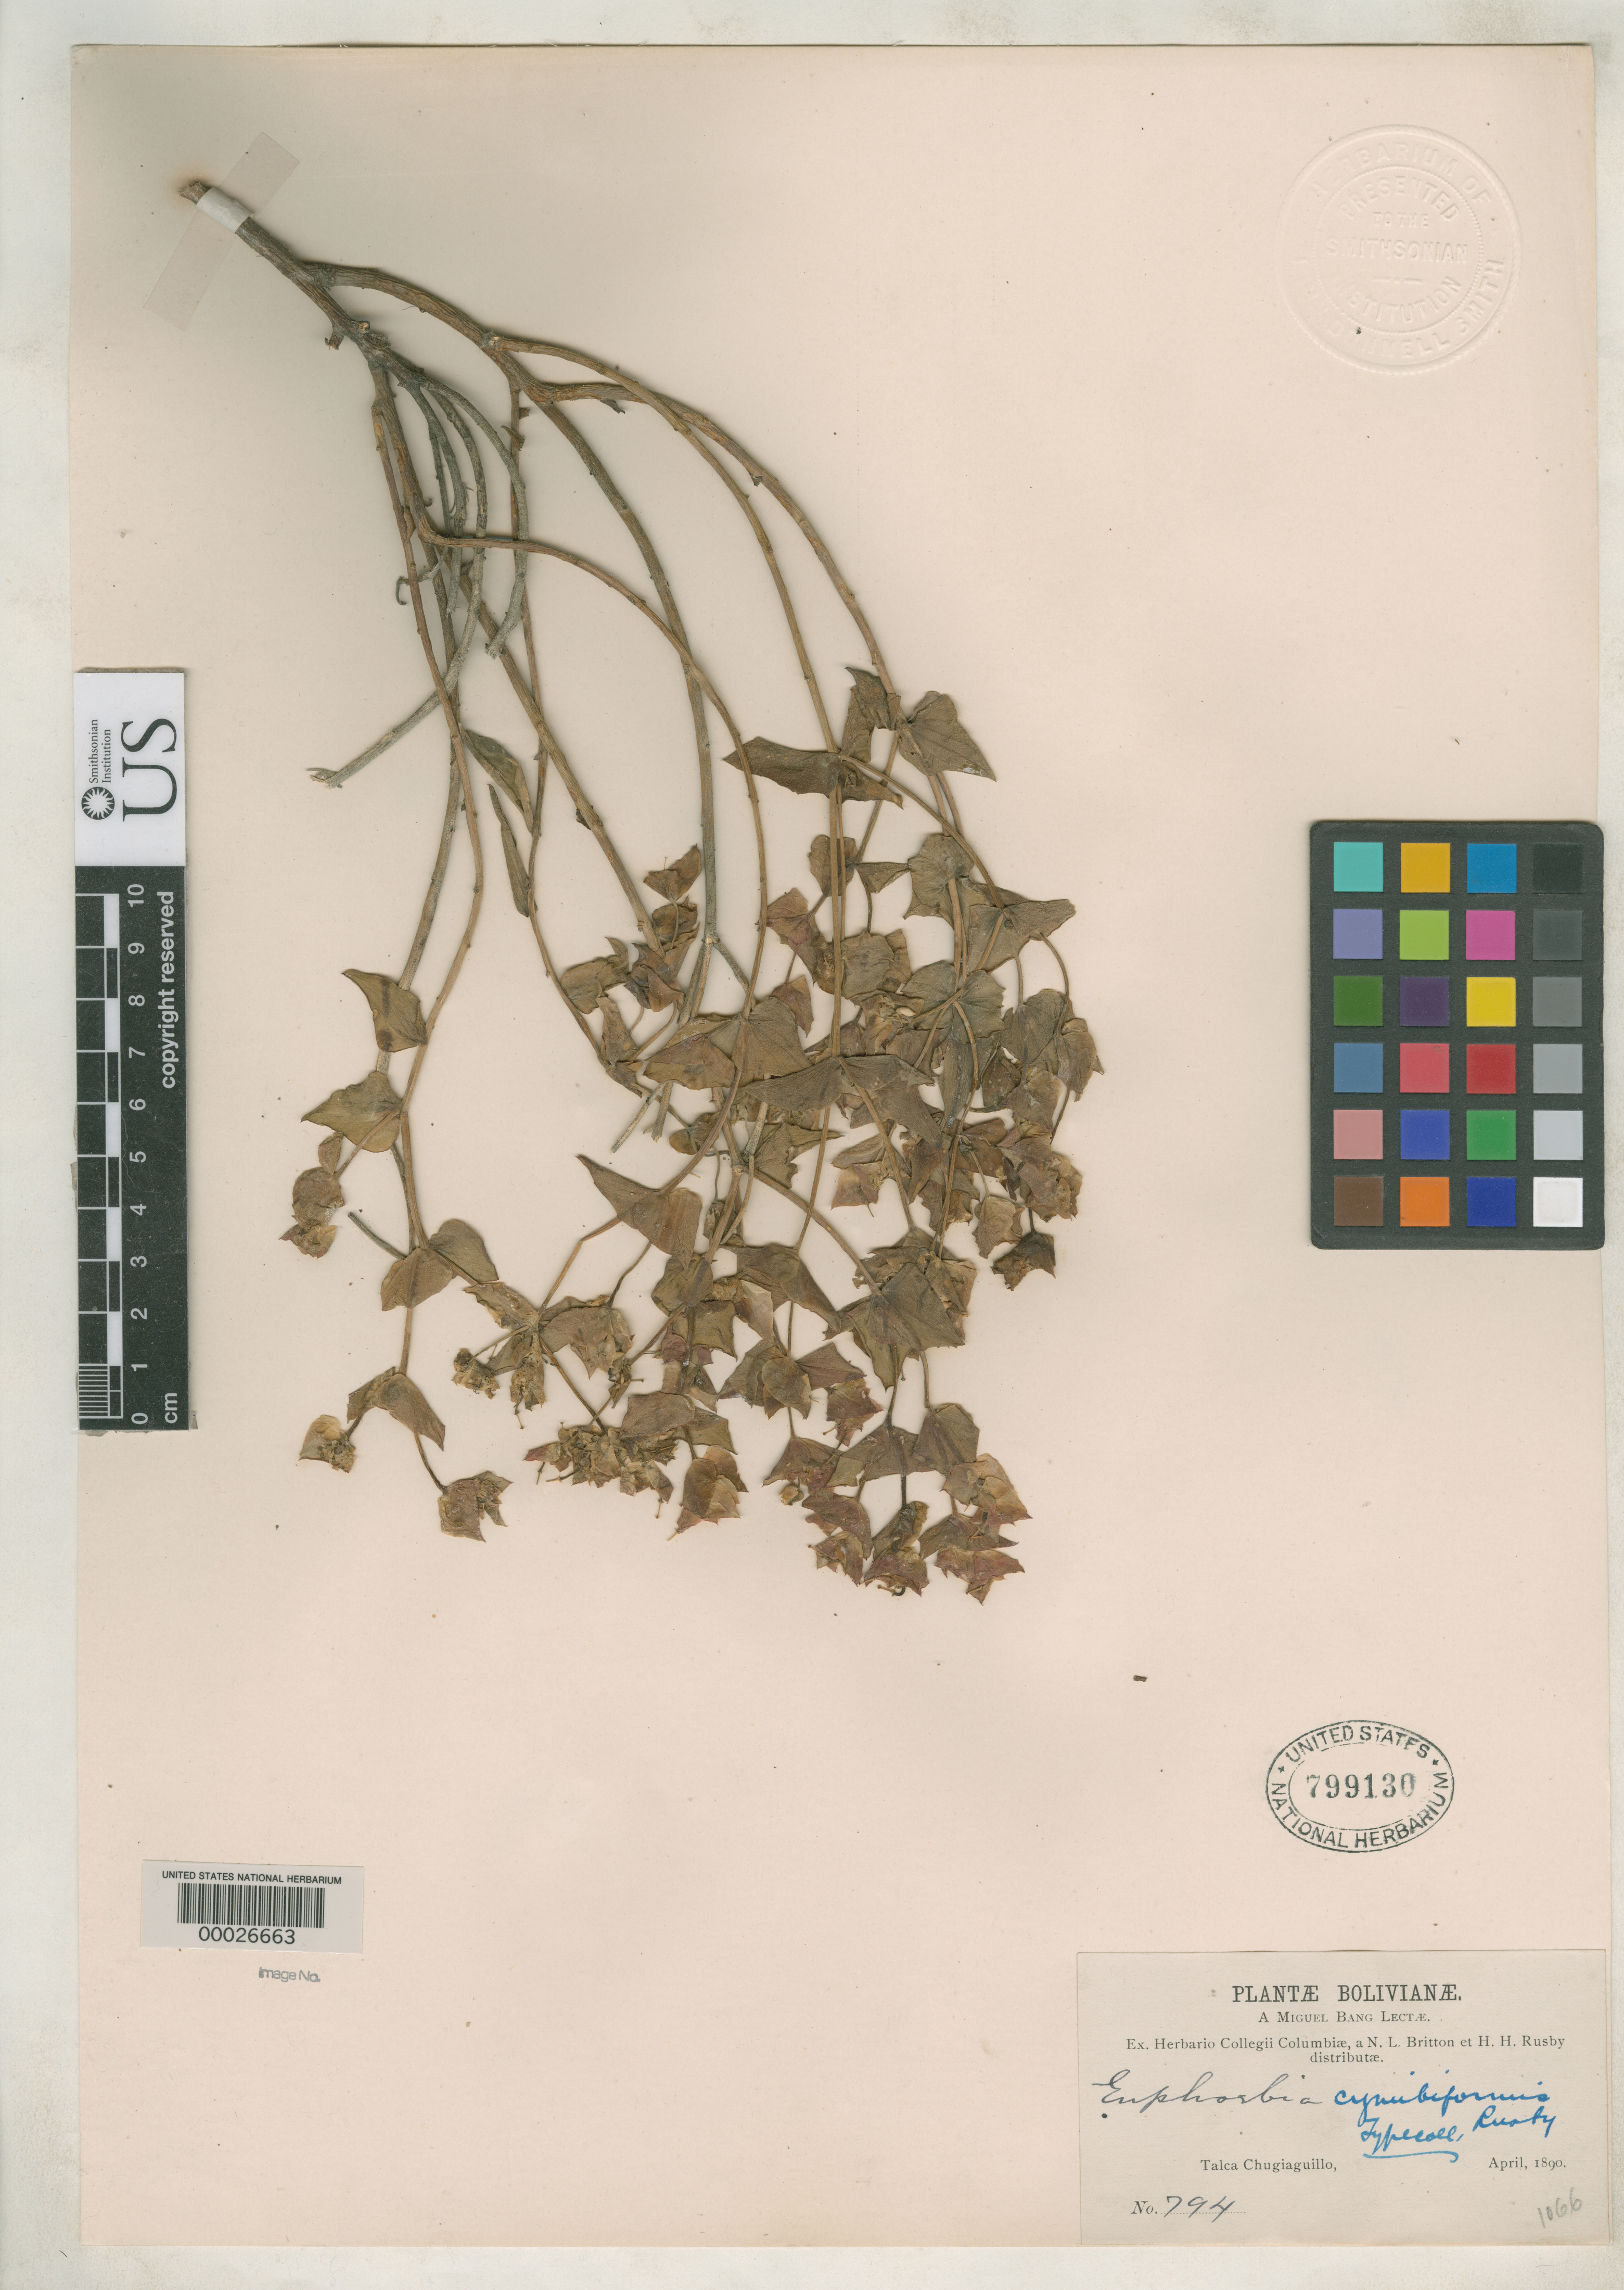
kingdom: Plantae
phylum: Tracheophyta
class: Magnoliopsida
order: Malpighiales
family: Euphorbiaceae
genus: Euphorbia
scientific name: Euphorbia cymbiformis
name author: Rusby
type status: Isotype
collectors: M. Bang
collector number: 794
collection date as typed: Apr 1890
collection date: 1890-04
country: Bolivia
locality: Talca Chugiaguillo.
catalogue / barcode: US 799130